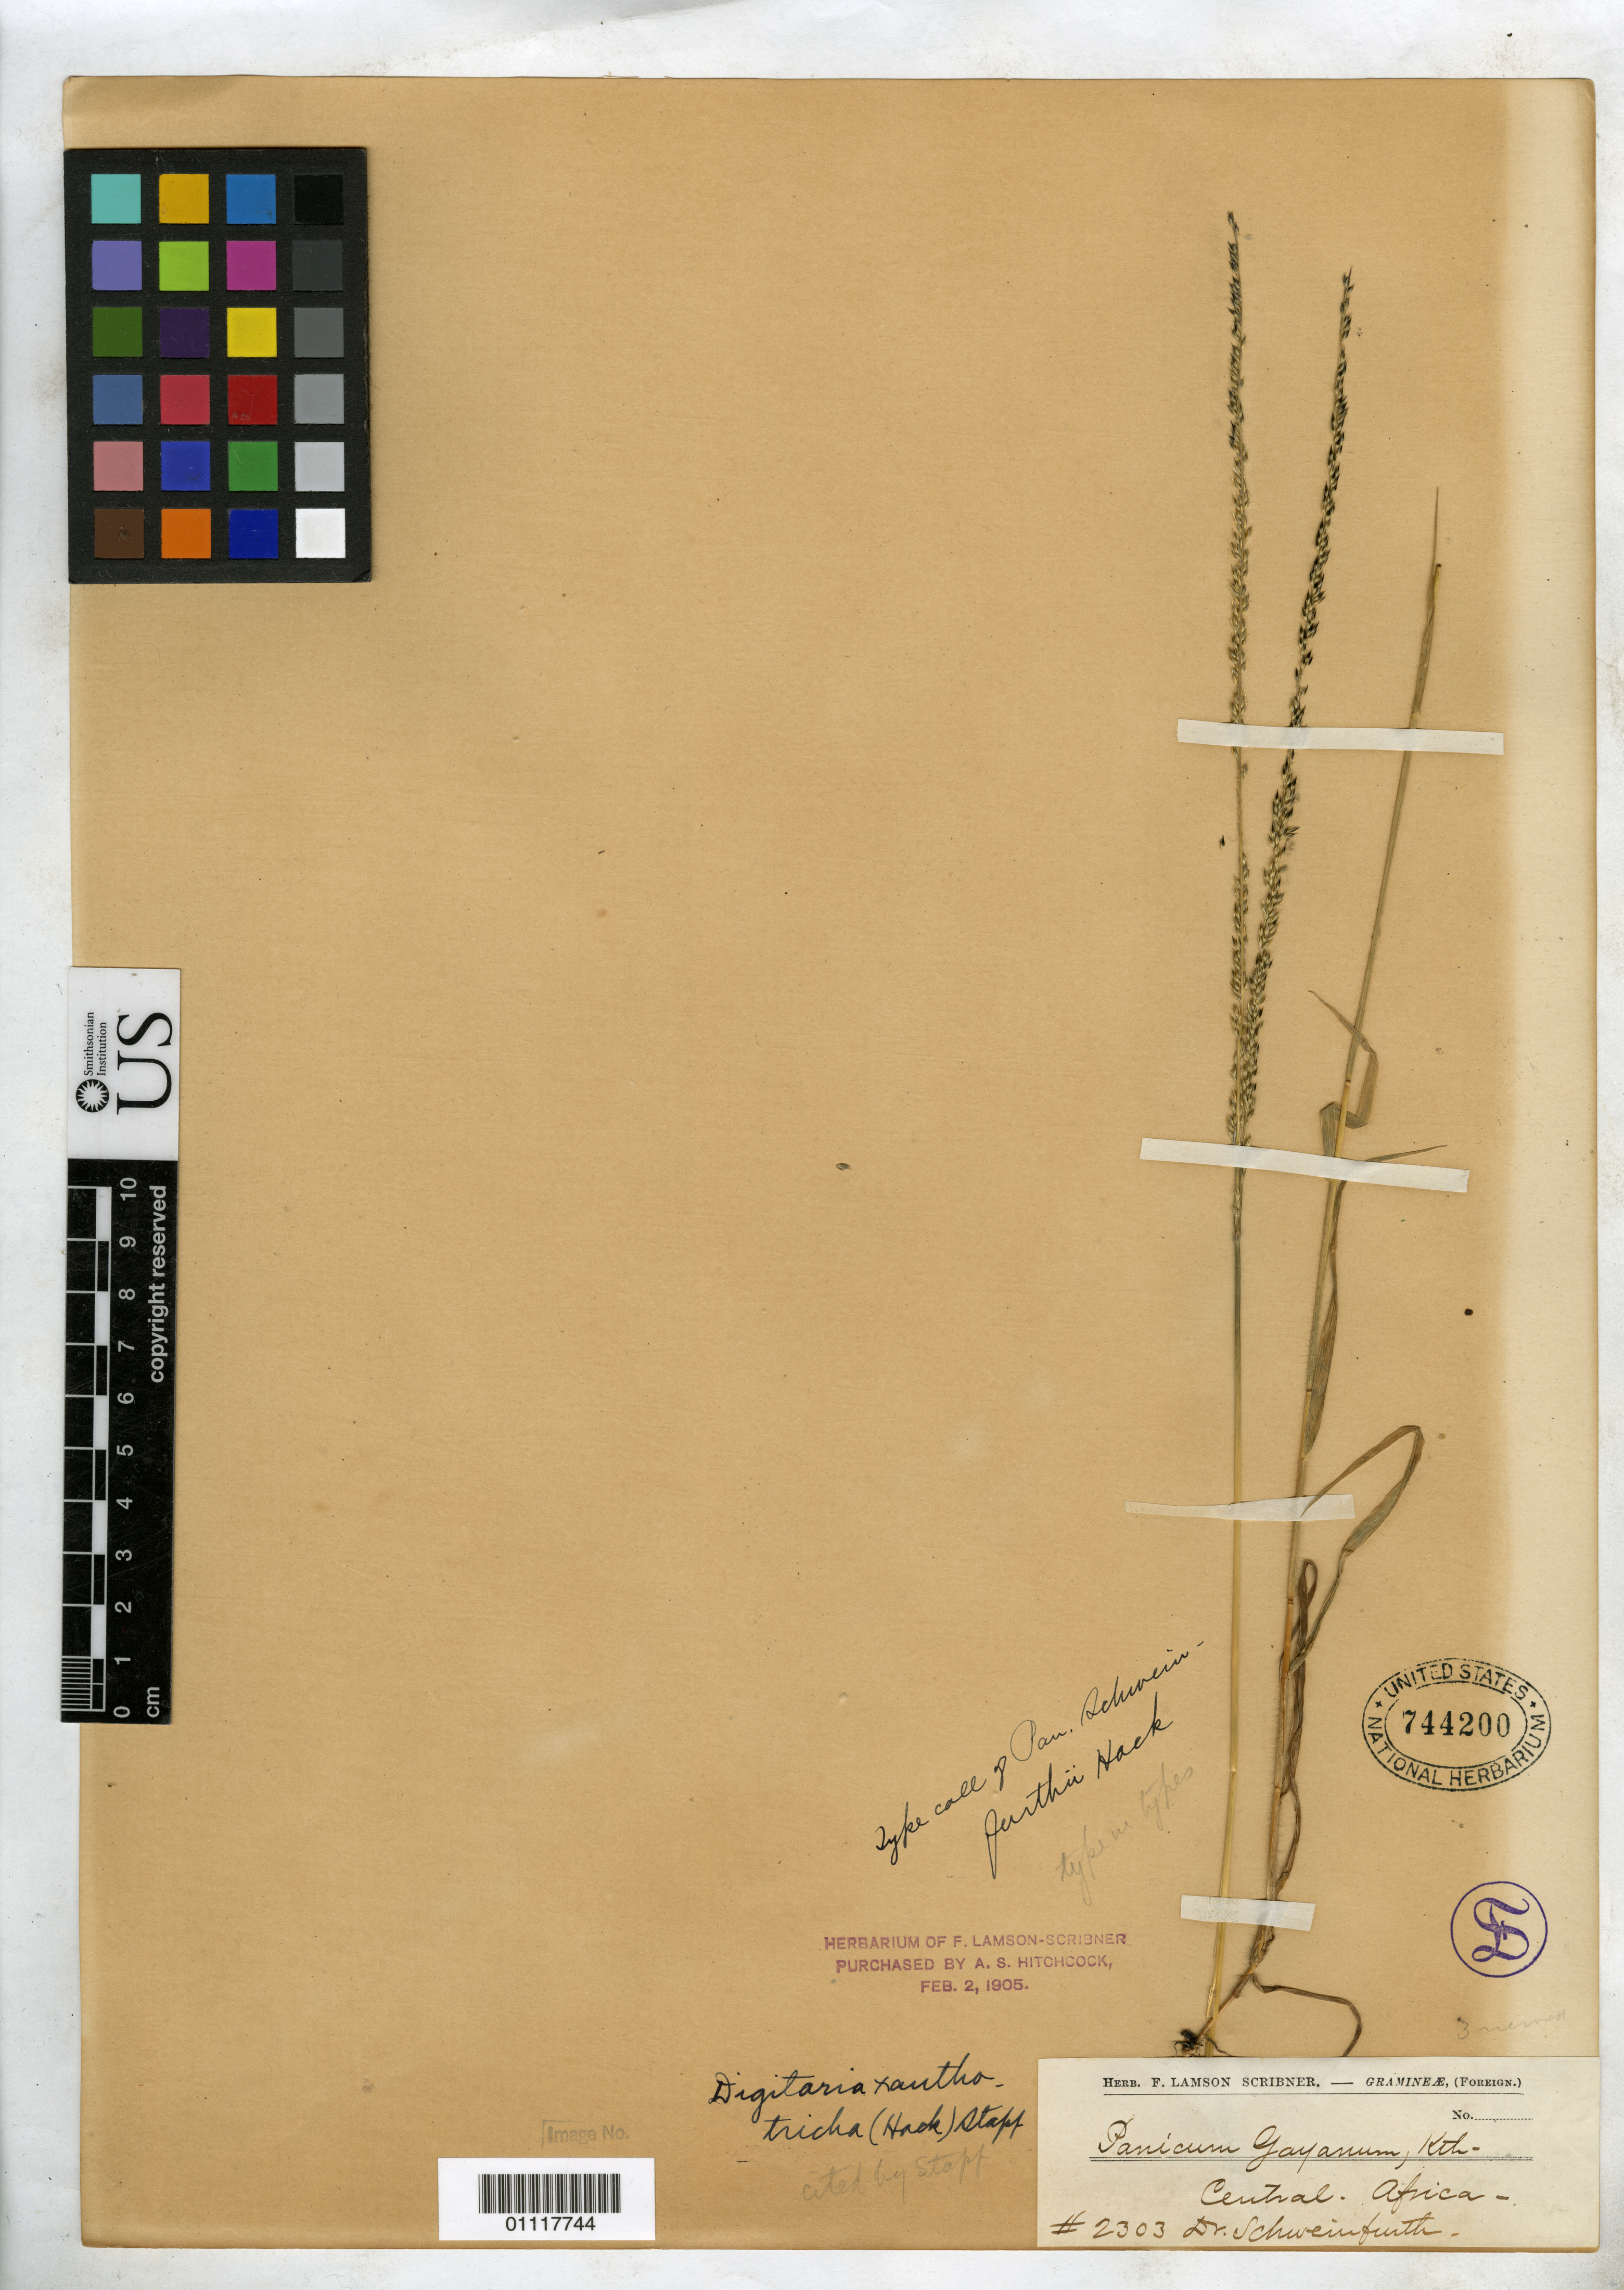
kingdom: Plantae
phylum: Tracheophyta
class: Liliopsida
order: Poales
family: Poaceae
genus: Panicum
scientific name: Panicum schweinfurthii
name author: Hack.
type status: Type Collection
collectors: G. A. Schweinfurth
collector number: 2303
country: Sudan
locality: Central Africa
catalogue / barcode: US 744200